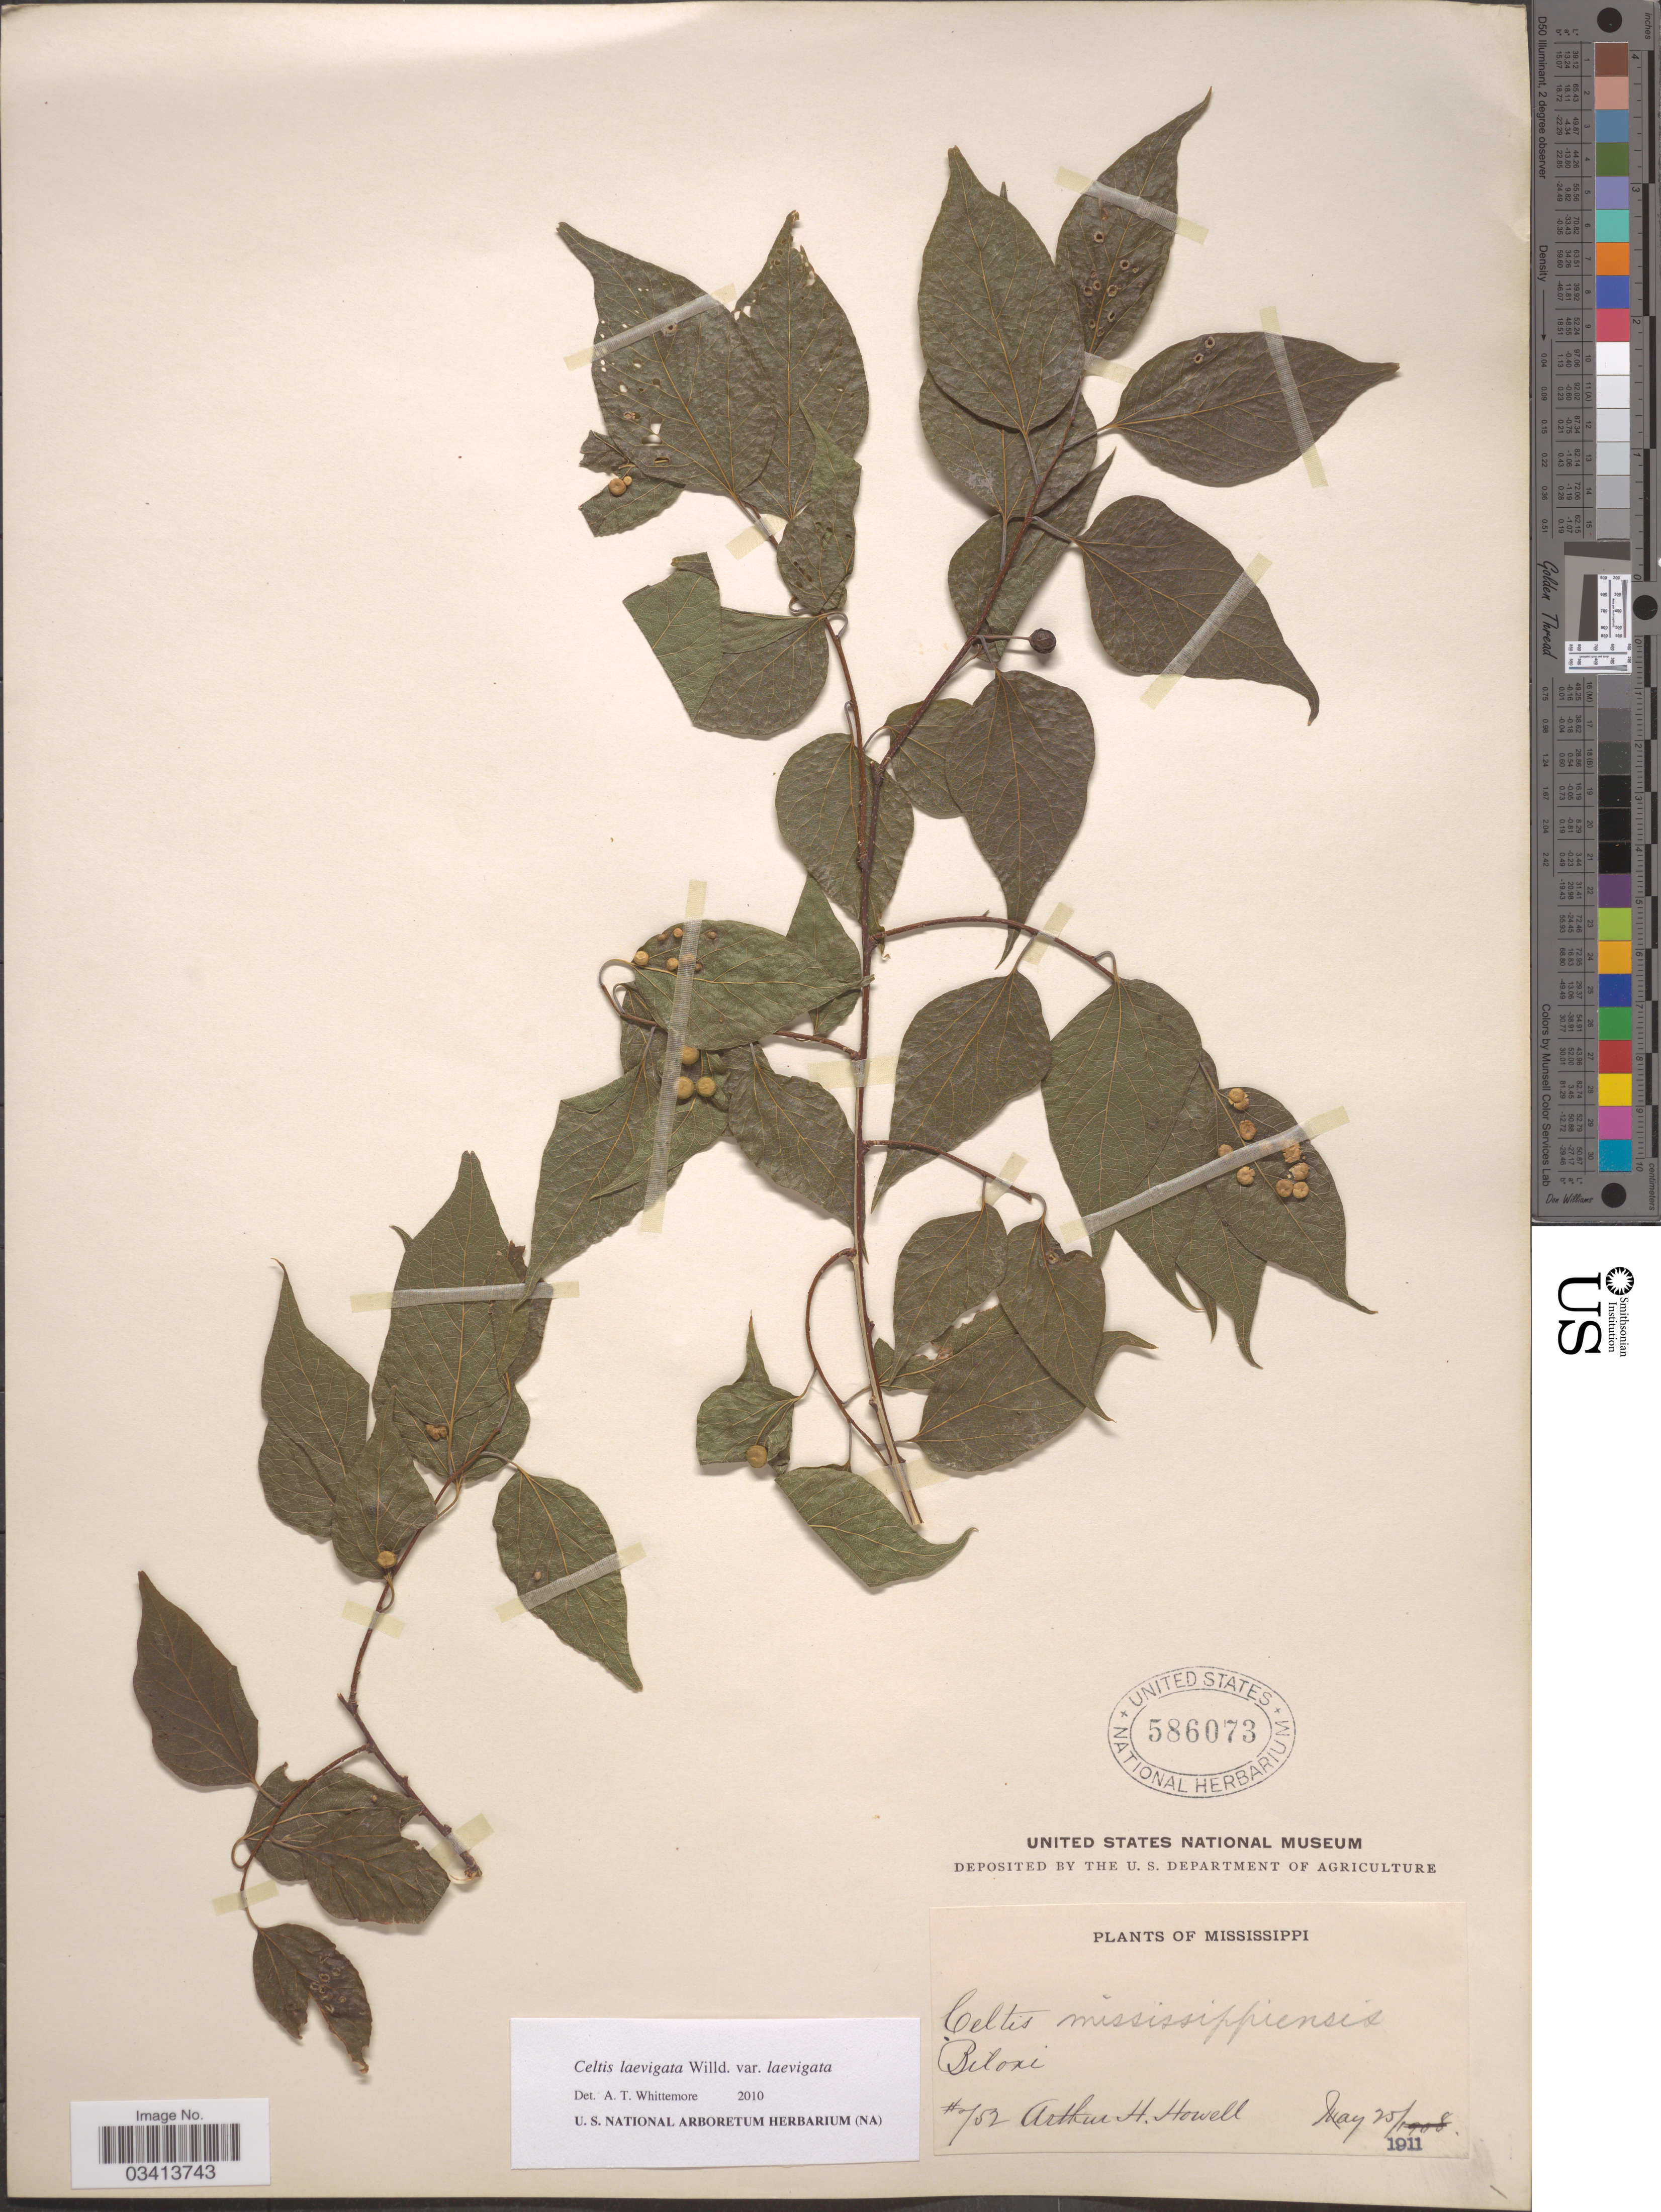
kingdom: Plantae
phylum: Tracheophyta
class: Magnoliopsida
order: Rosales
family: Cannabaceae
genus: Celtis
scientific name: Celtis laevigata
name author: Willd.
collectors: A. H. Howell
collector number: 752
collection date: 1911-05-25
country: United States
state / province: Mississippi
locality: Biloxi.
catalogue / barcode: US 586073